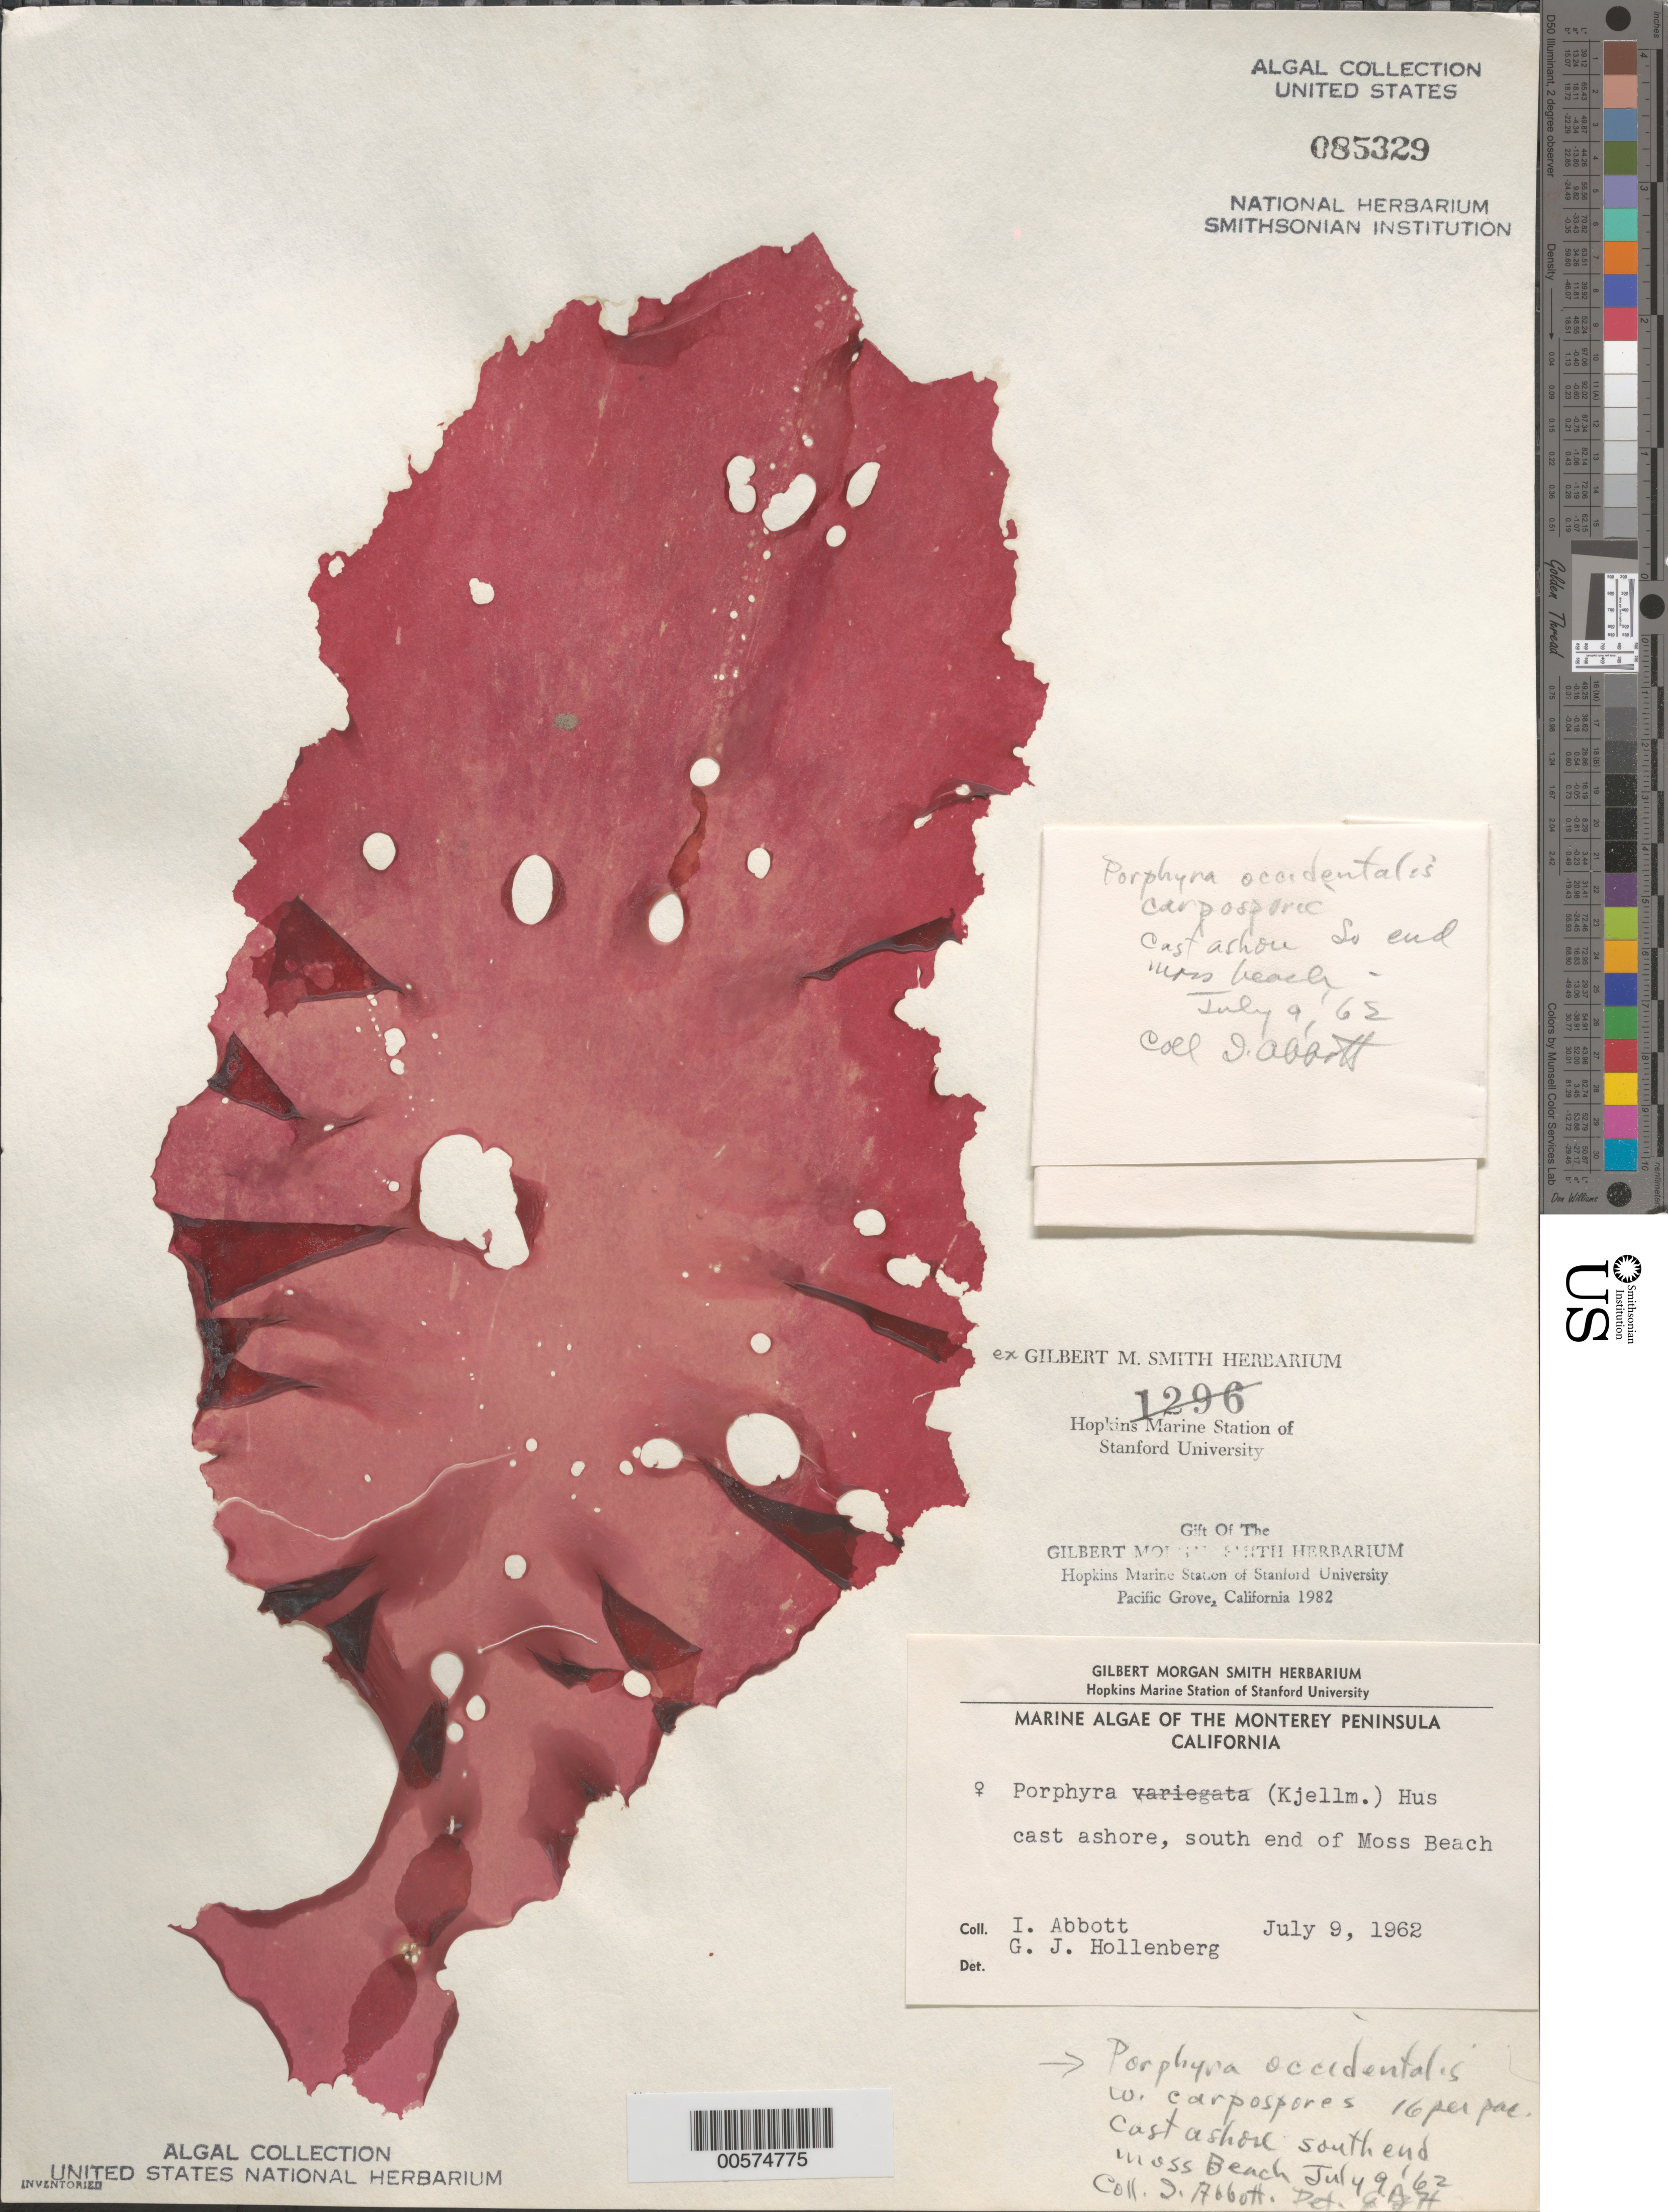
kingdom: Plantae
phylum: Rhodophyta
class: Bangiophyceae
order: Bangiales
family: Bangiaceae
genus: Porphyra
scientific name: Porphyra occidentalis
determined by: Hollenberg, George J.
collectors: I. A. Abbott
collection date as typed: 09 Jul 1962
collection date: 1962-07-09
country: United States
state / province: California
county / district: Monterey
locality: Moss Beach, south end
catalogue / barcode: US 85329